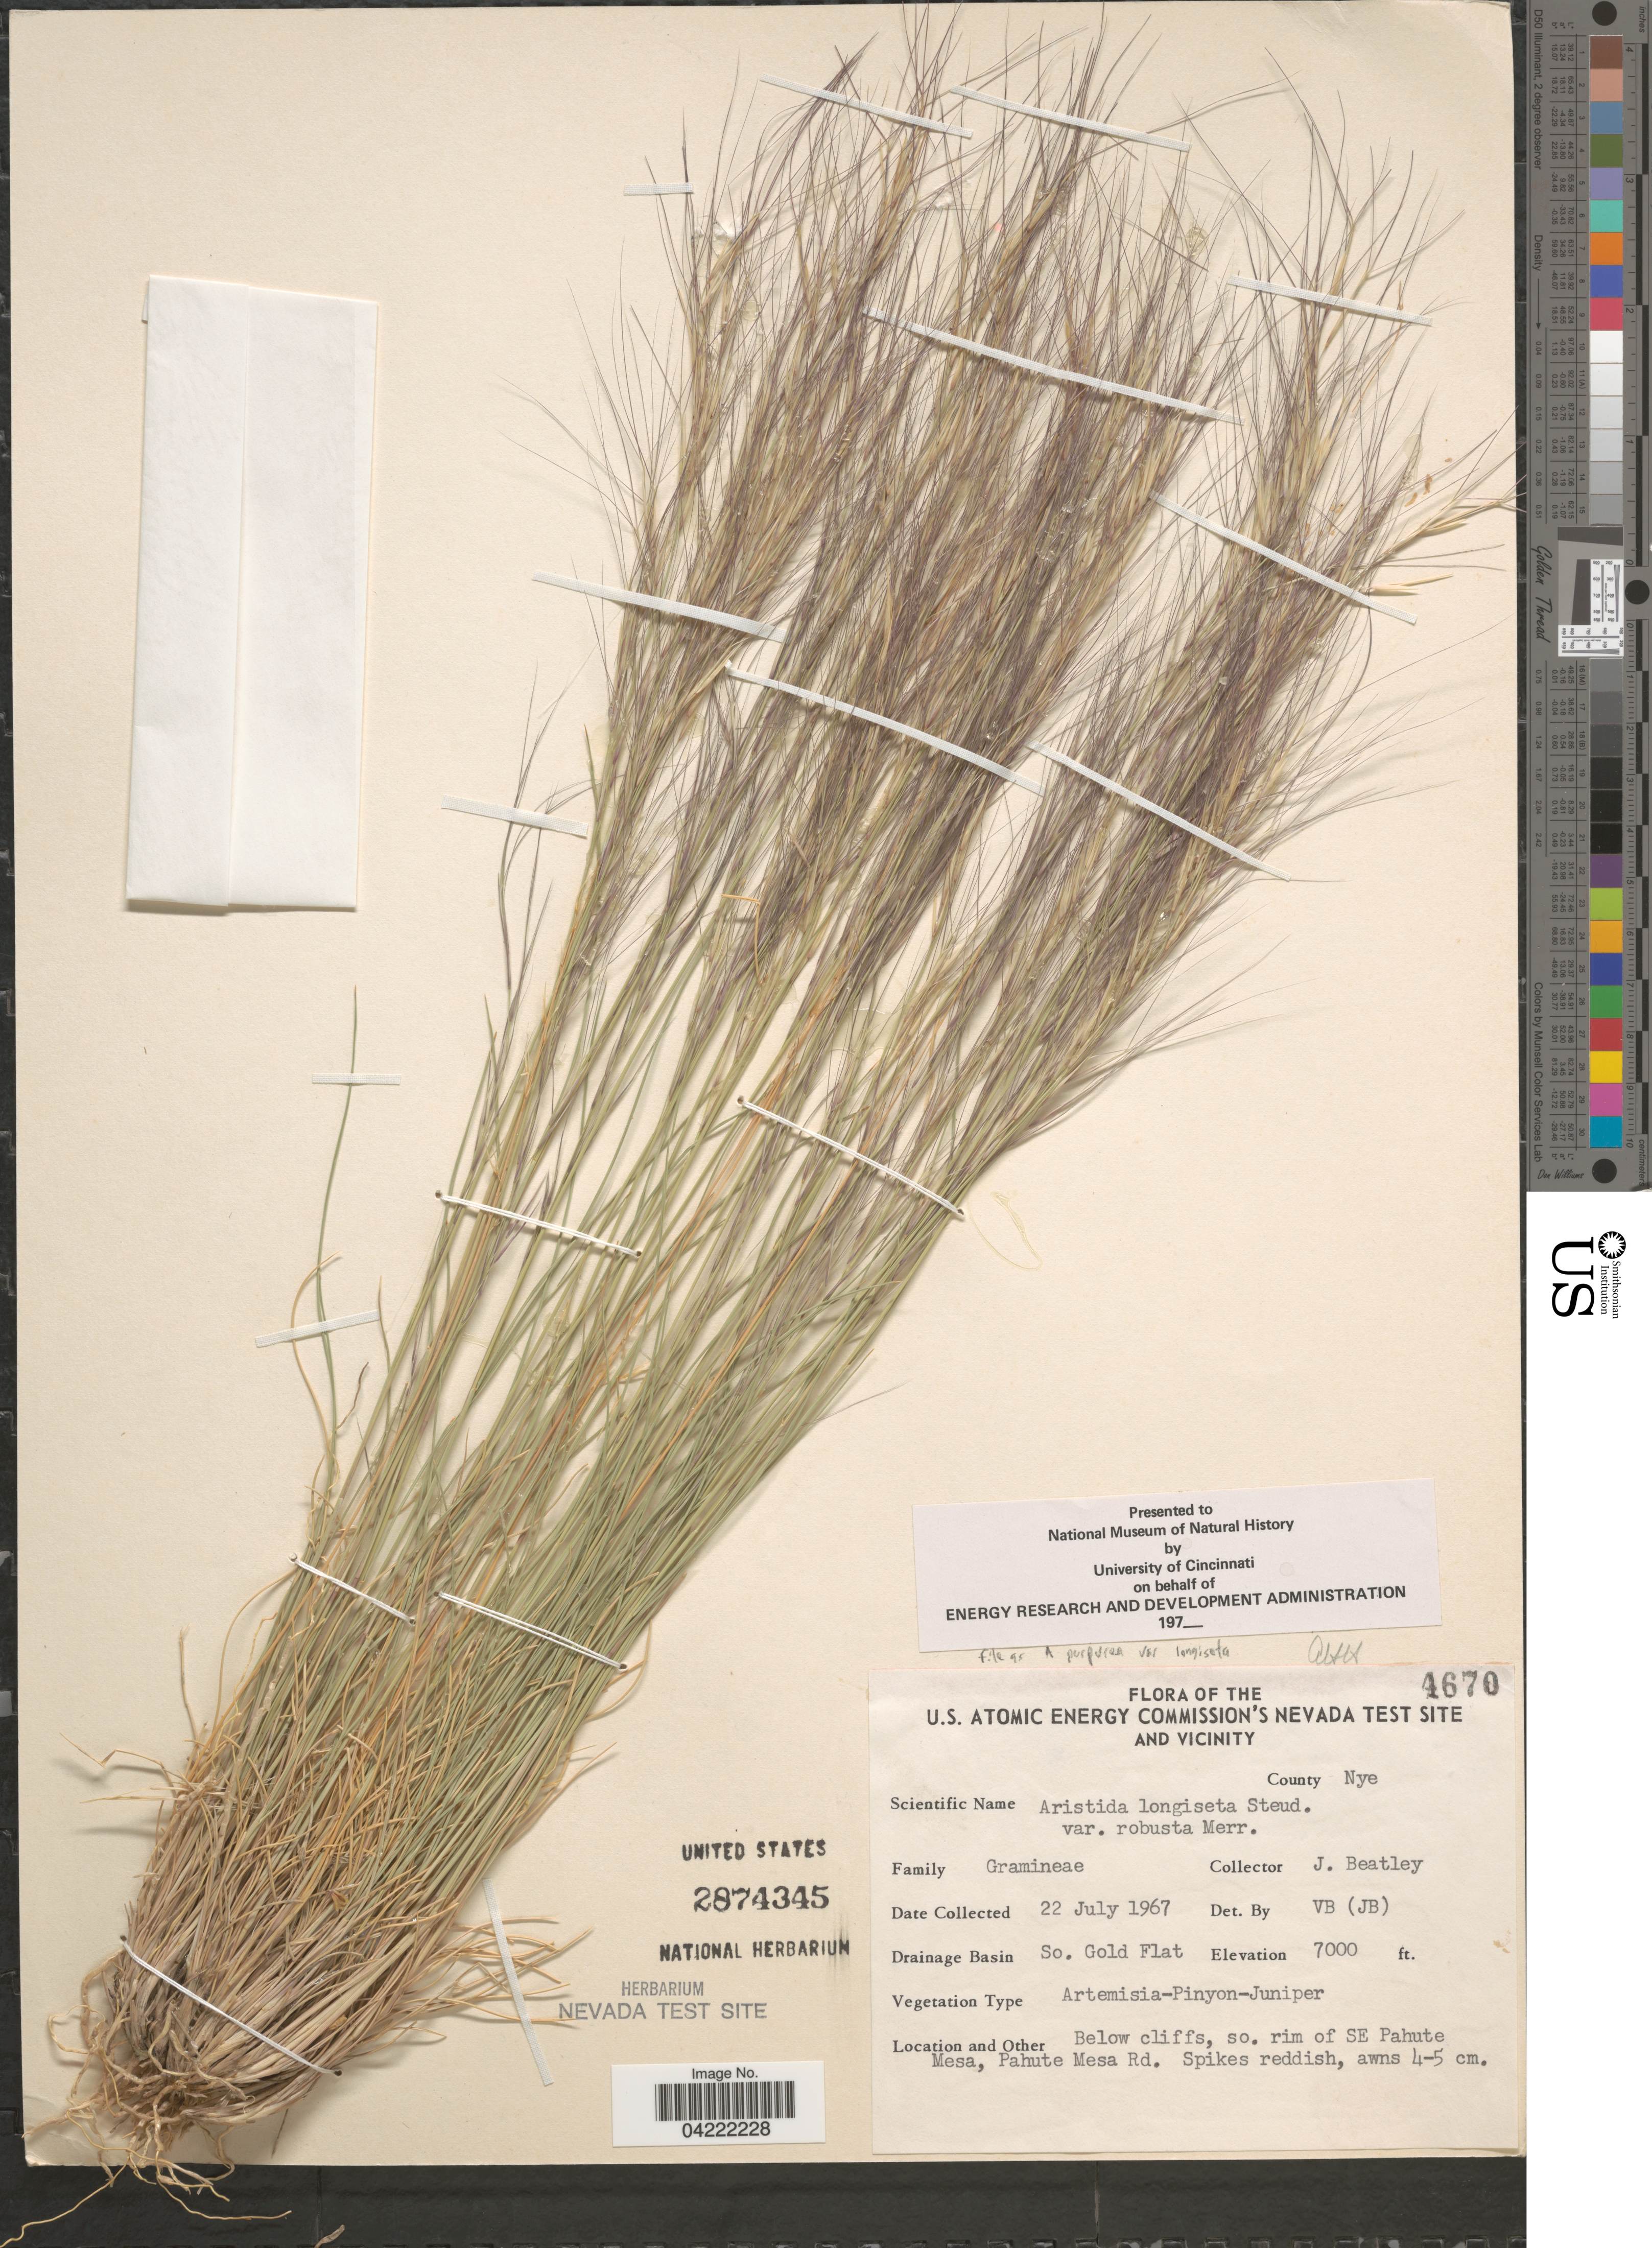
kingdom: Plantae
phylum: Tracheophyta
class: Liliopsida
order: Poales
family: Poaceae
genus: Aristida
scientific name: Aristida purpurea var. longiseta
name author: (Steud.) Vasey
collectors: J. C. Beatley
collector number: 4670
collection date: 1967-07-22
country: United States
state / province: Nevada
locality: U.S. Atomic Energy Commission's Nevada Test Site And Vicinity. County Nye. Drainage Basin So. Gold Flat. Below cliffs, so. rim of SE Pahute Mesa, Pahute Mesa Rd.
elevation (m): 2134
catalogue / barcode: US 2874345